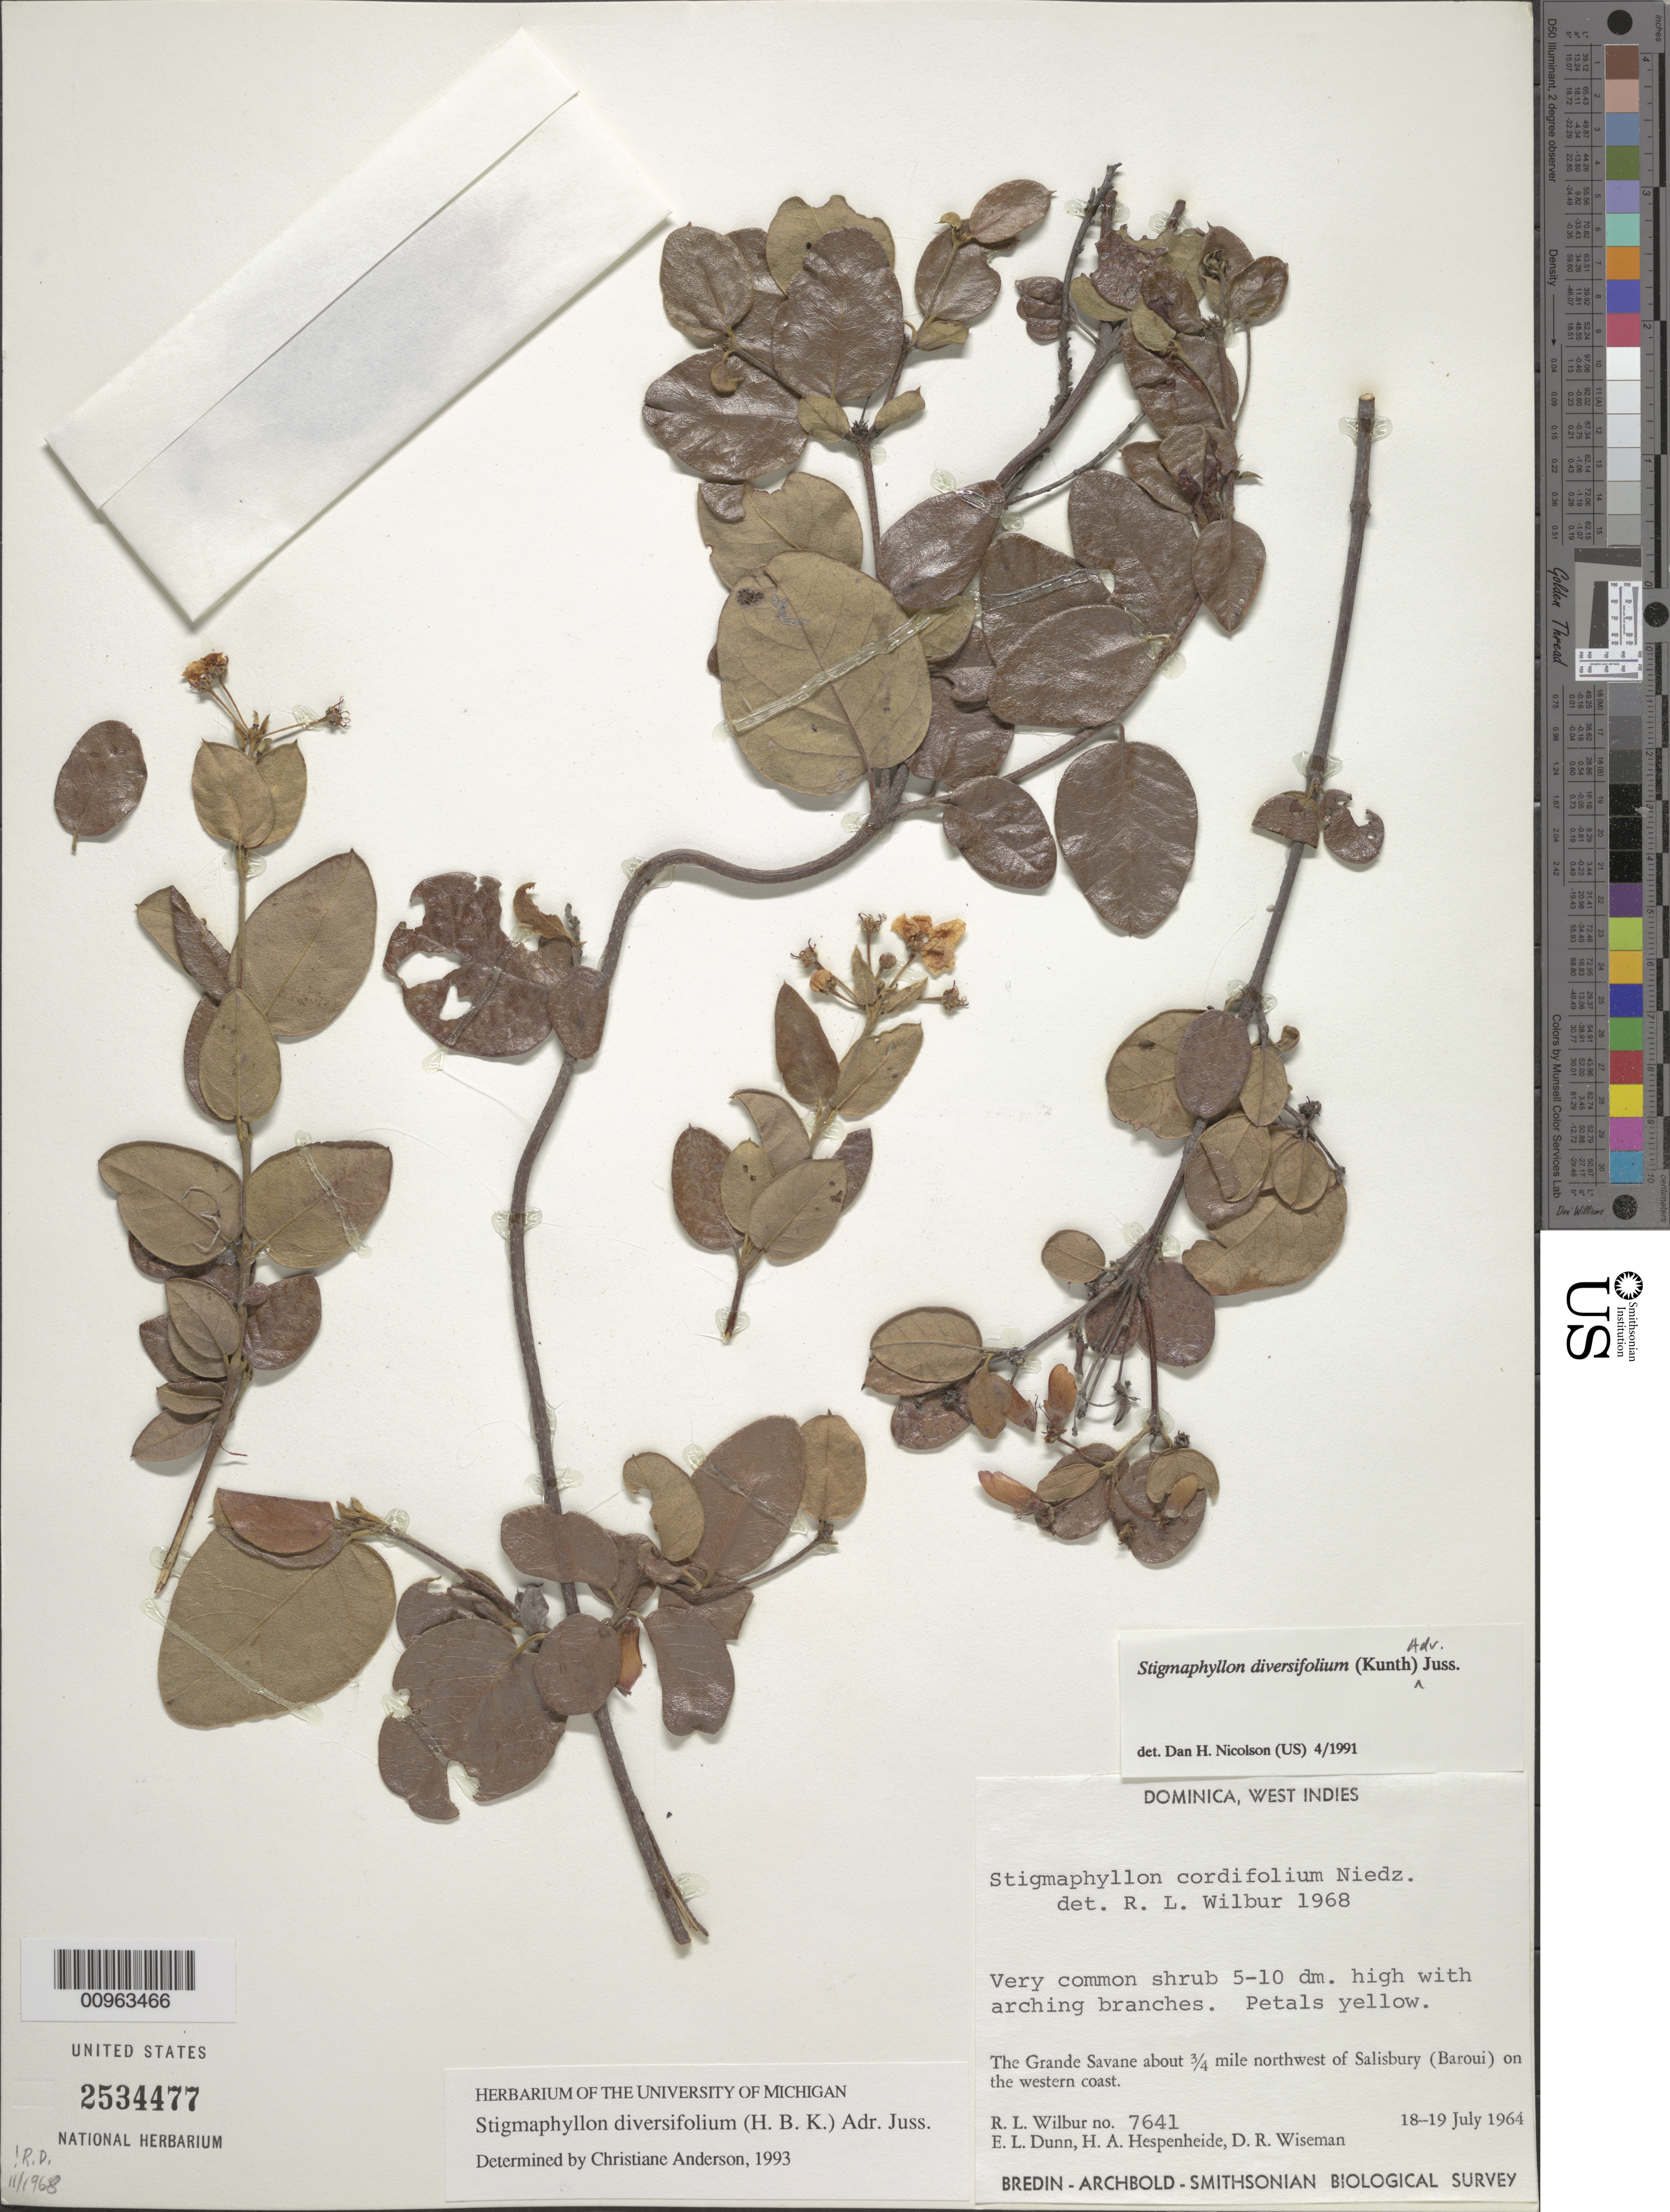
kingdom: Plantae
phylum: Tracheophyta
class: Magnoliopsida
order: Malpighiales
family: Malpighiaceae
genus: Stigmaphyllon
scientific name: Stigmaphyllon diversifolium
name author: (Kunth) A. Juss.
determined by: Anderson, C.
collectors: R. L. Wilbur, E. Dunn, H. A. Hespenheide & D. R. Wiseman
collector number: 7641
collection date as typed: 18 Jul 1964 to 19 Jul 1964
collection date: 1964-07-18/1964-07-19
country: Dominica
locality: The Grande Savane about 3/4 mile northwest of Salisbury (Baroui) on the western coast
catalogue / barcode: US 2534477